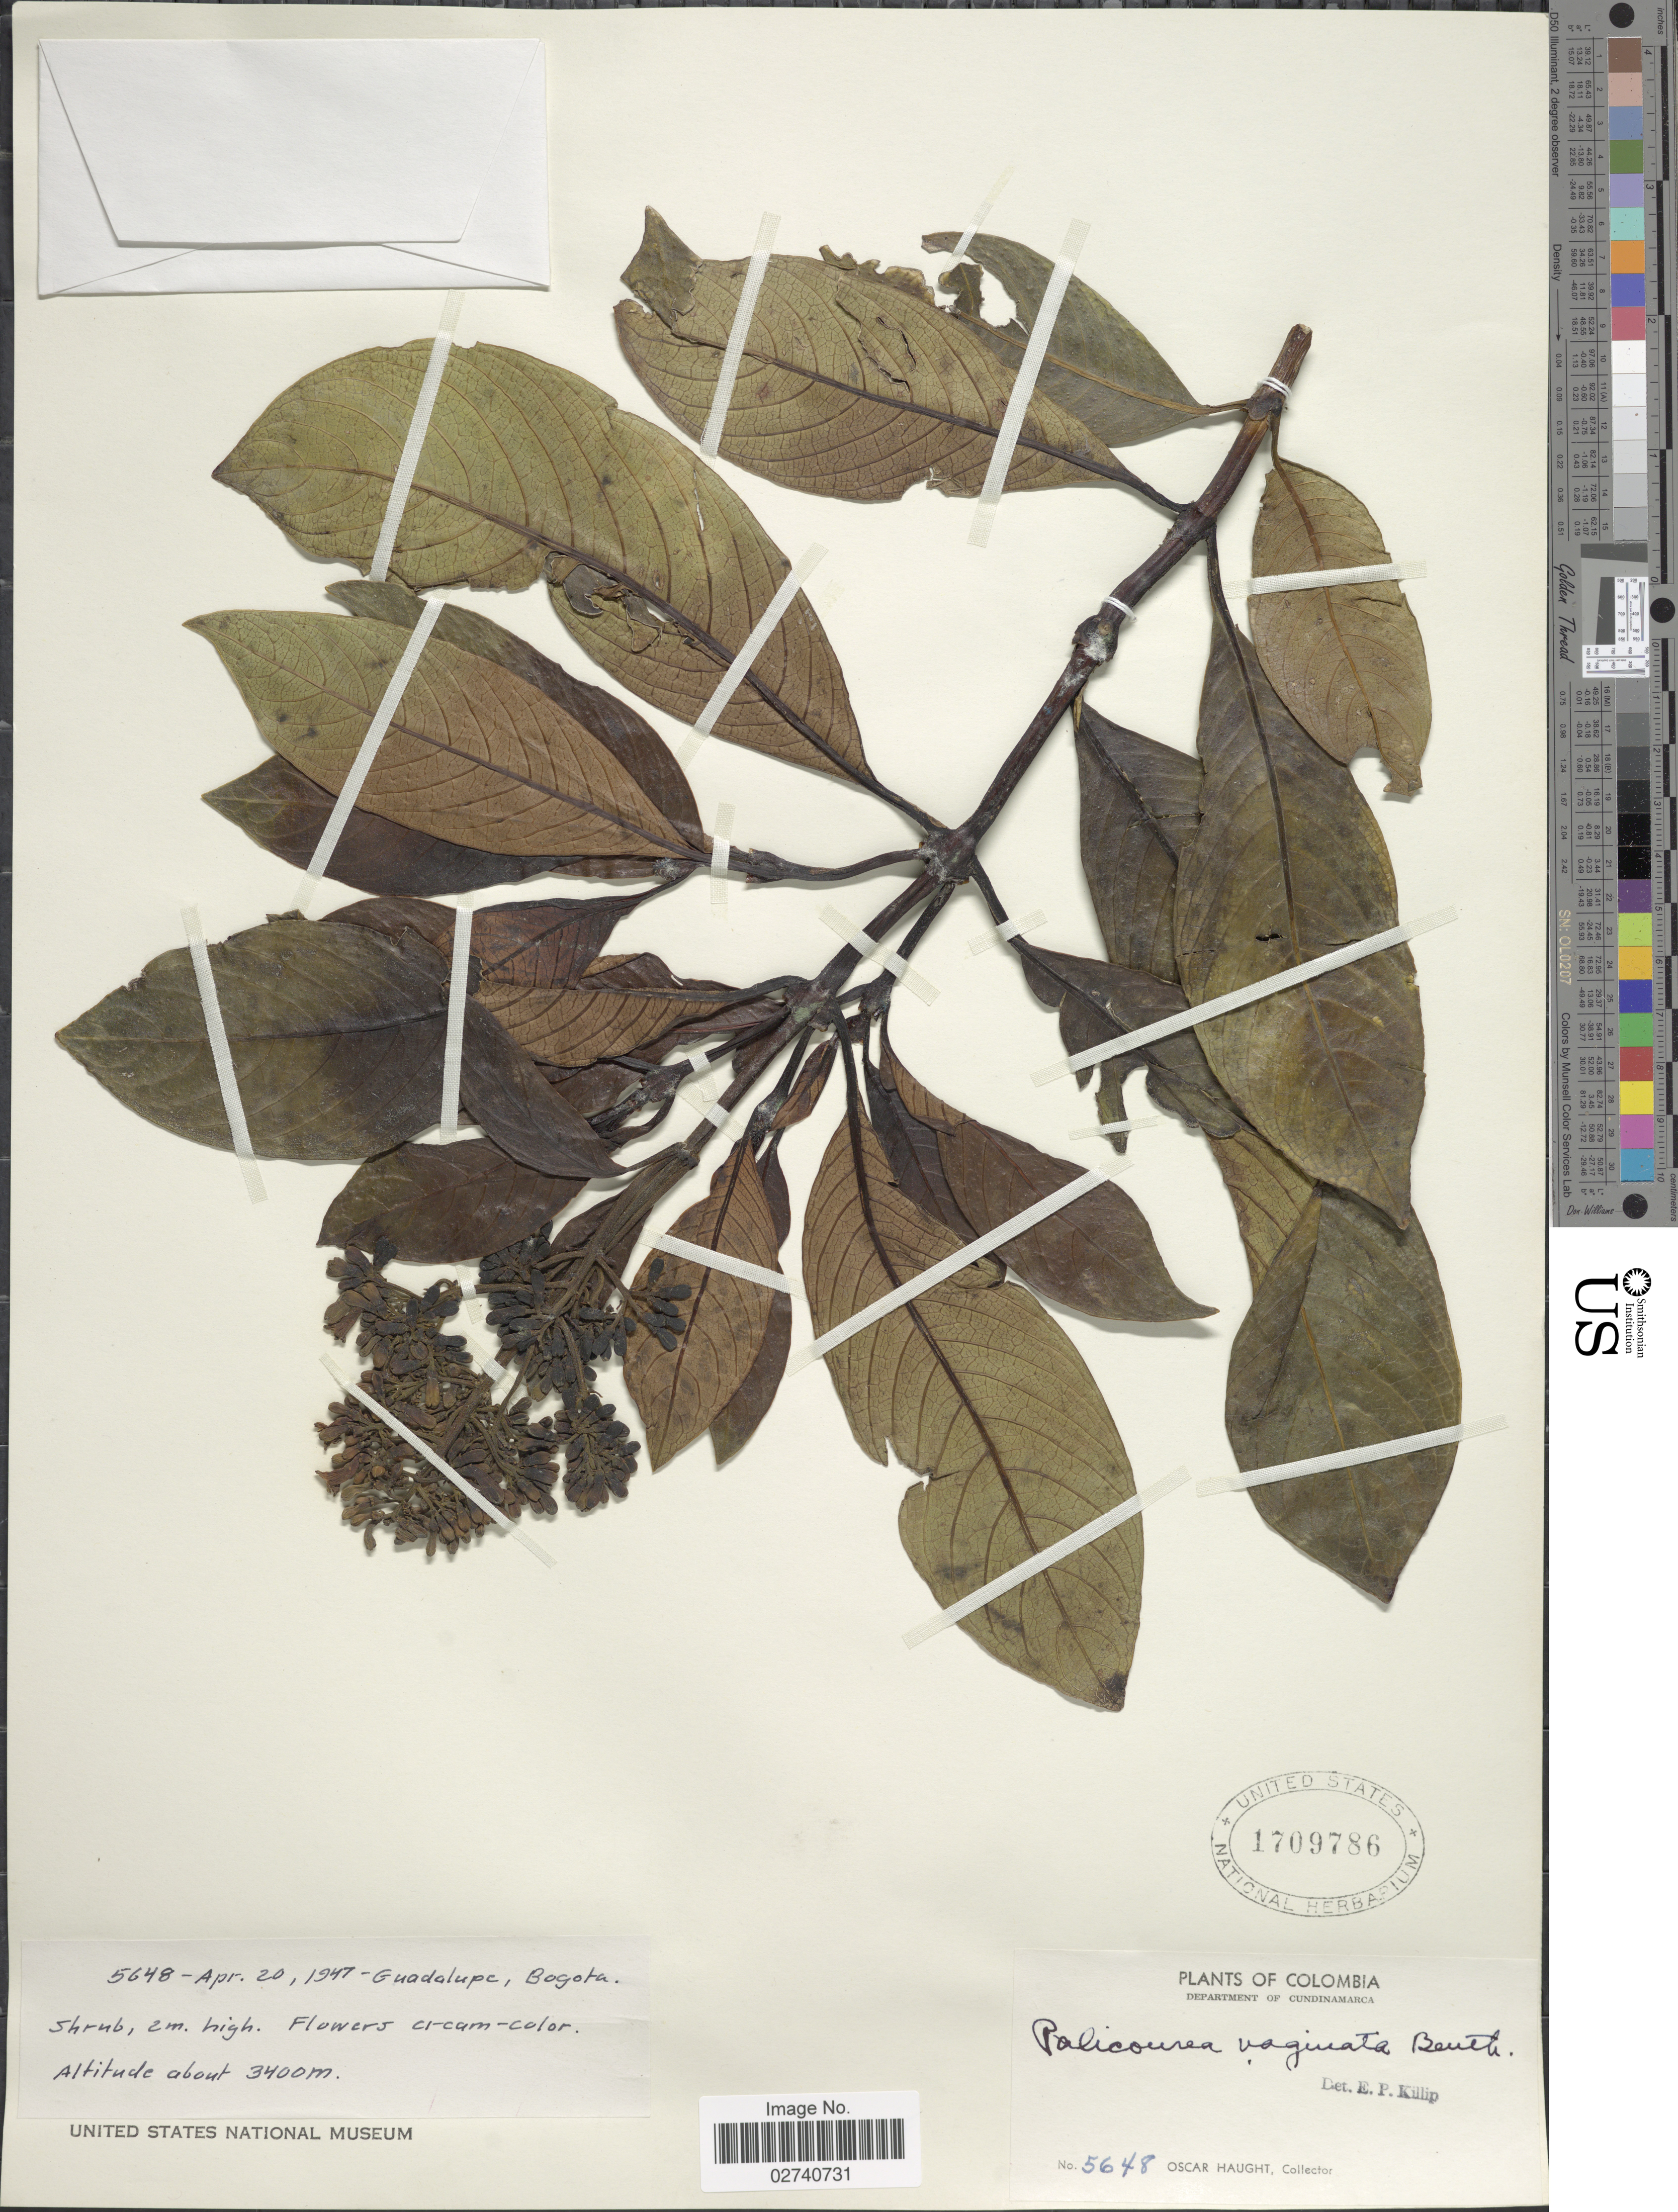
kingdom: Plantae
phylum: Tracheophyta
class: Magnoliopsida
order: Gentianales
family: Rubiaceae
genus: Palicourea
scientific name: Palicourea vaginata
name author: Benth.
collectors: O. L. Haught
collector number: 5648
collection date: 1947-04-20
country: Colombia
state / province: Cundinamarca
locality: Guadalupe, Bogota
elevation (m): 3400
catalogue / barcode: US 1709786